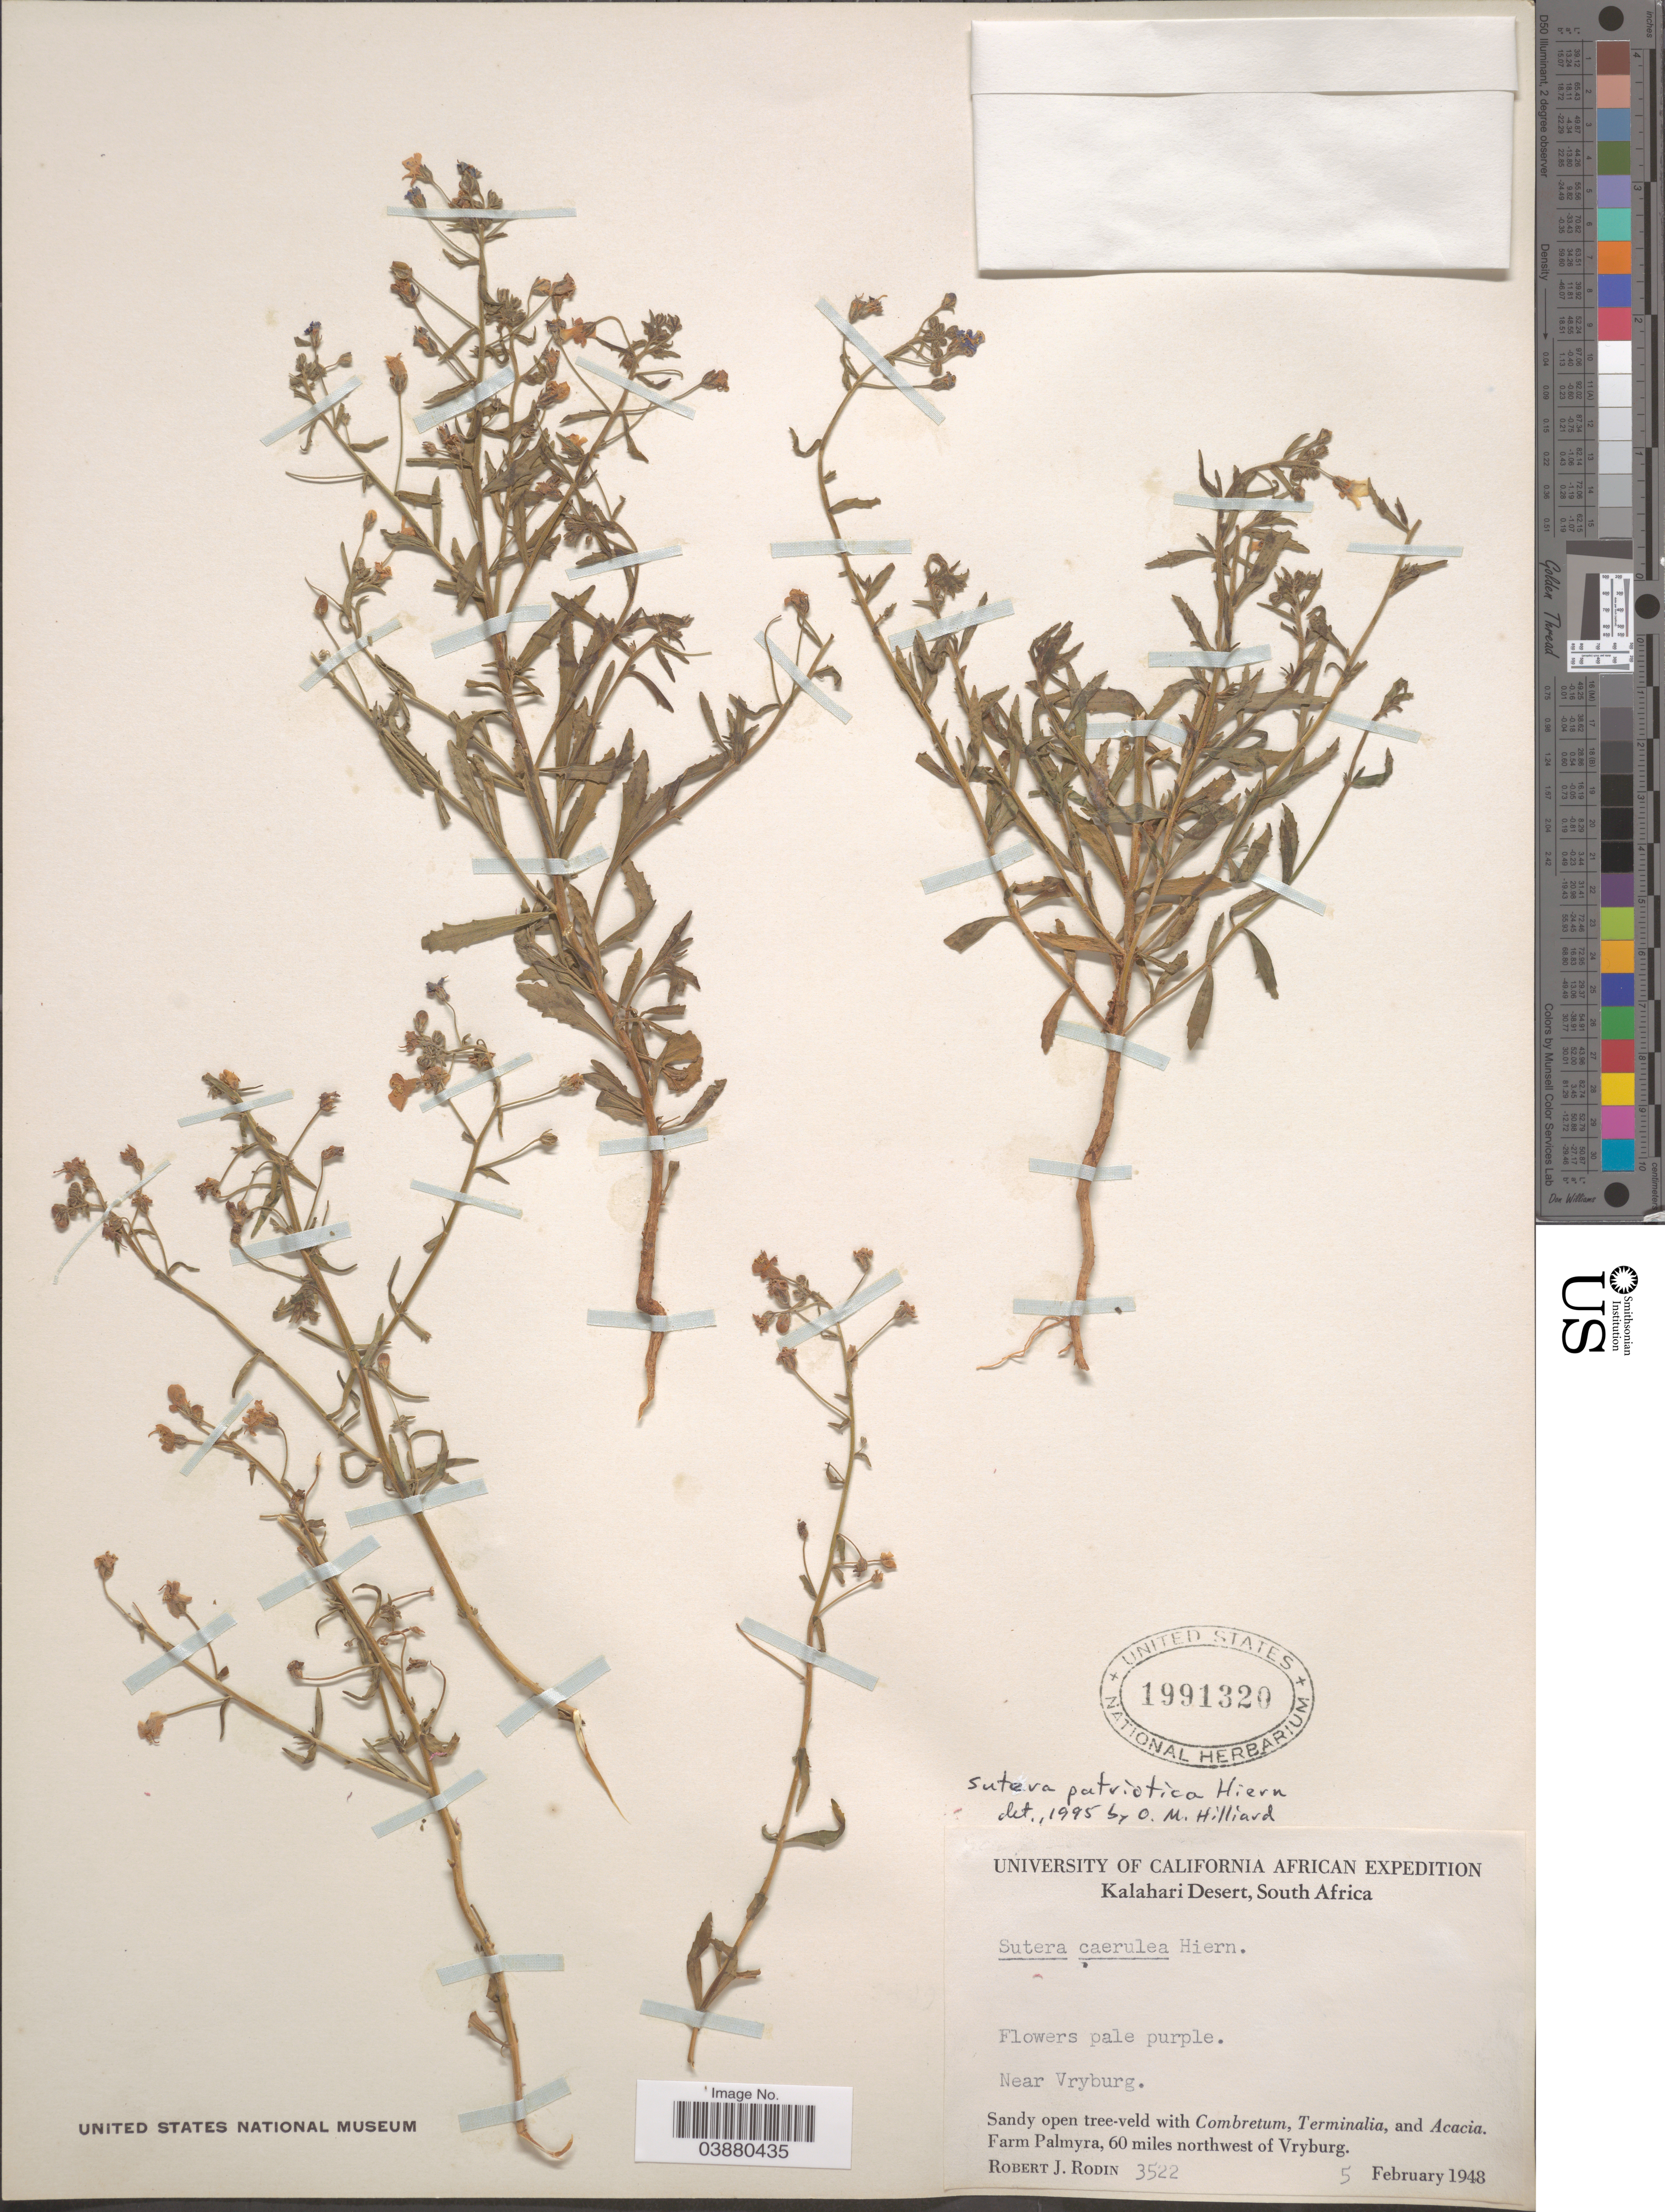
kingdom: Plantae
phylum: Tracheophyta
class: Magnoliopsida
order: Lamiales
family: Scrophulariaceae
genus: Sutera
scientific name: Sutera patriotica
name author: Hiern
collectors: R. J. Rodin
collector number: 3522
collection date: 1948-02-05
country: South Africa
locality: Kalahari Desert. Near Vryburg. Farm Palmyra, 60 miles northwest of Vryburg.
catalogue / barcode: US 1991320